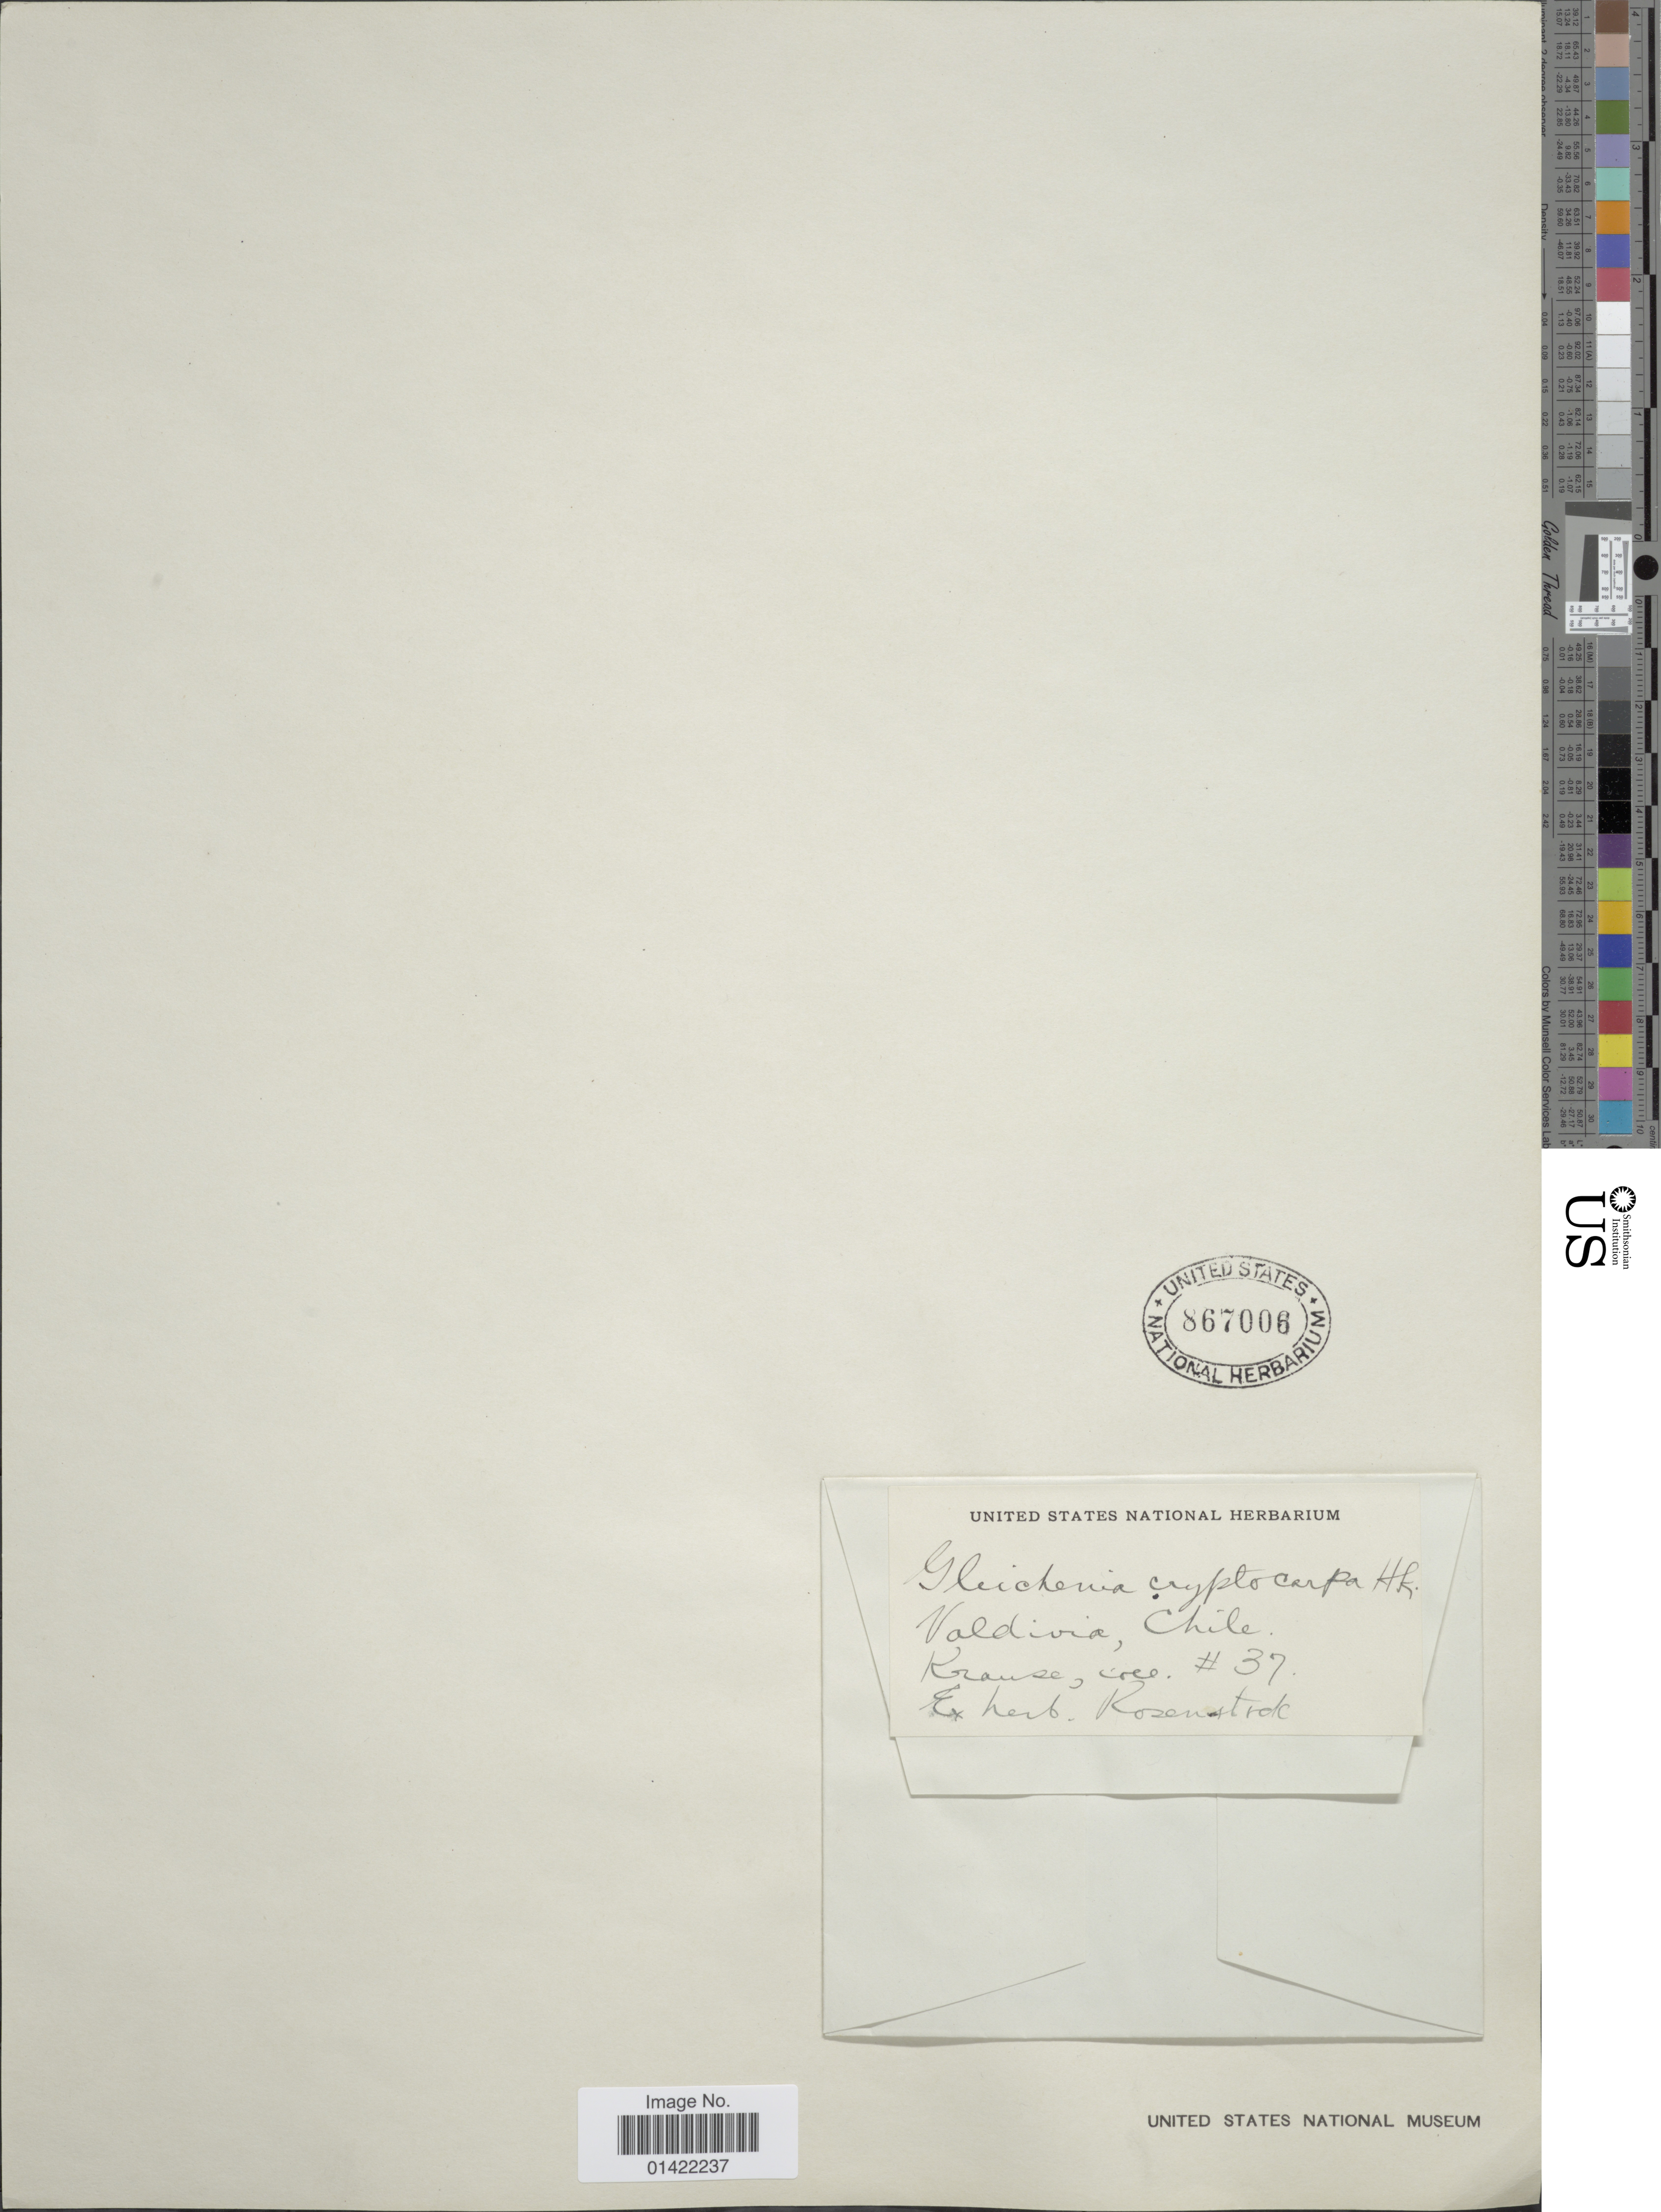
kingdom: Plantae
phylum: Tracheophyta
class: Polypodiopsida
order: Gleicheniales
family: Gleicheniaceae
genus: Sticherus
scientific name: Sticherus cryptocarpus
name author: (Hook.) Ching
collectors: -- Krause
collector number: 37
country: Chile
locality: Valdivia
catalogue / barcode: US 867006